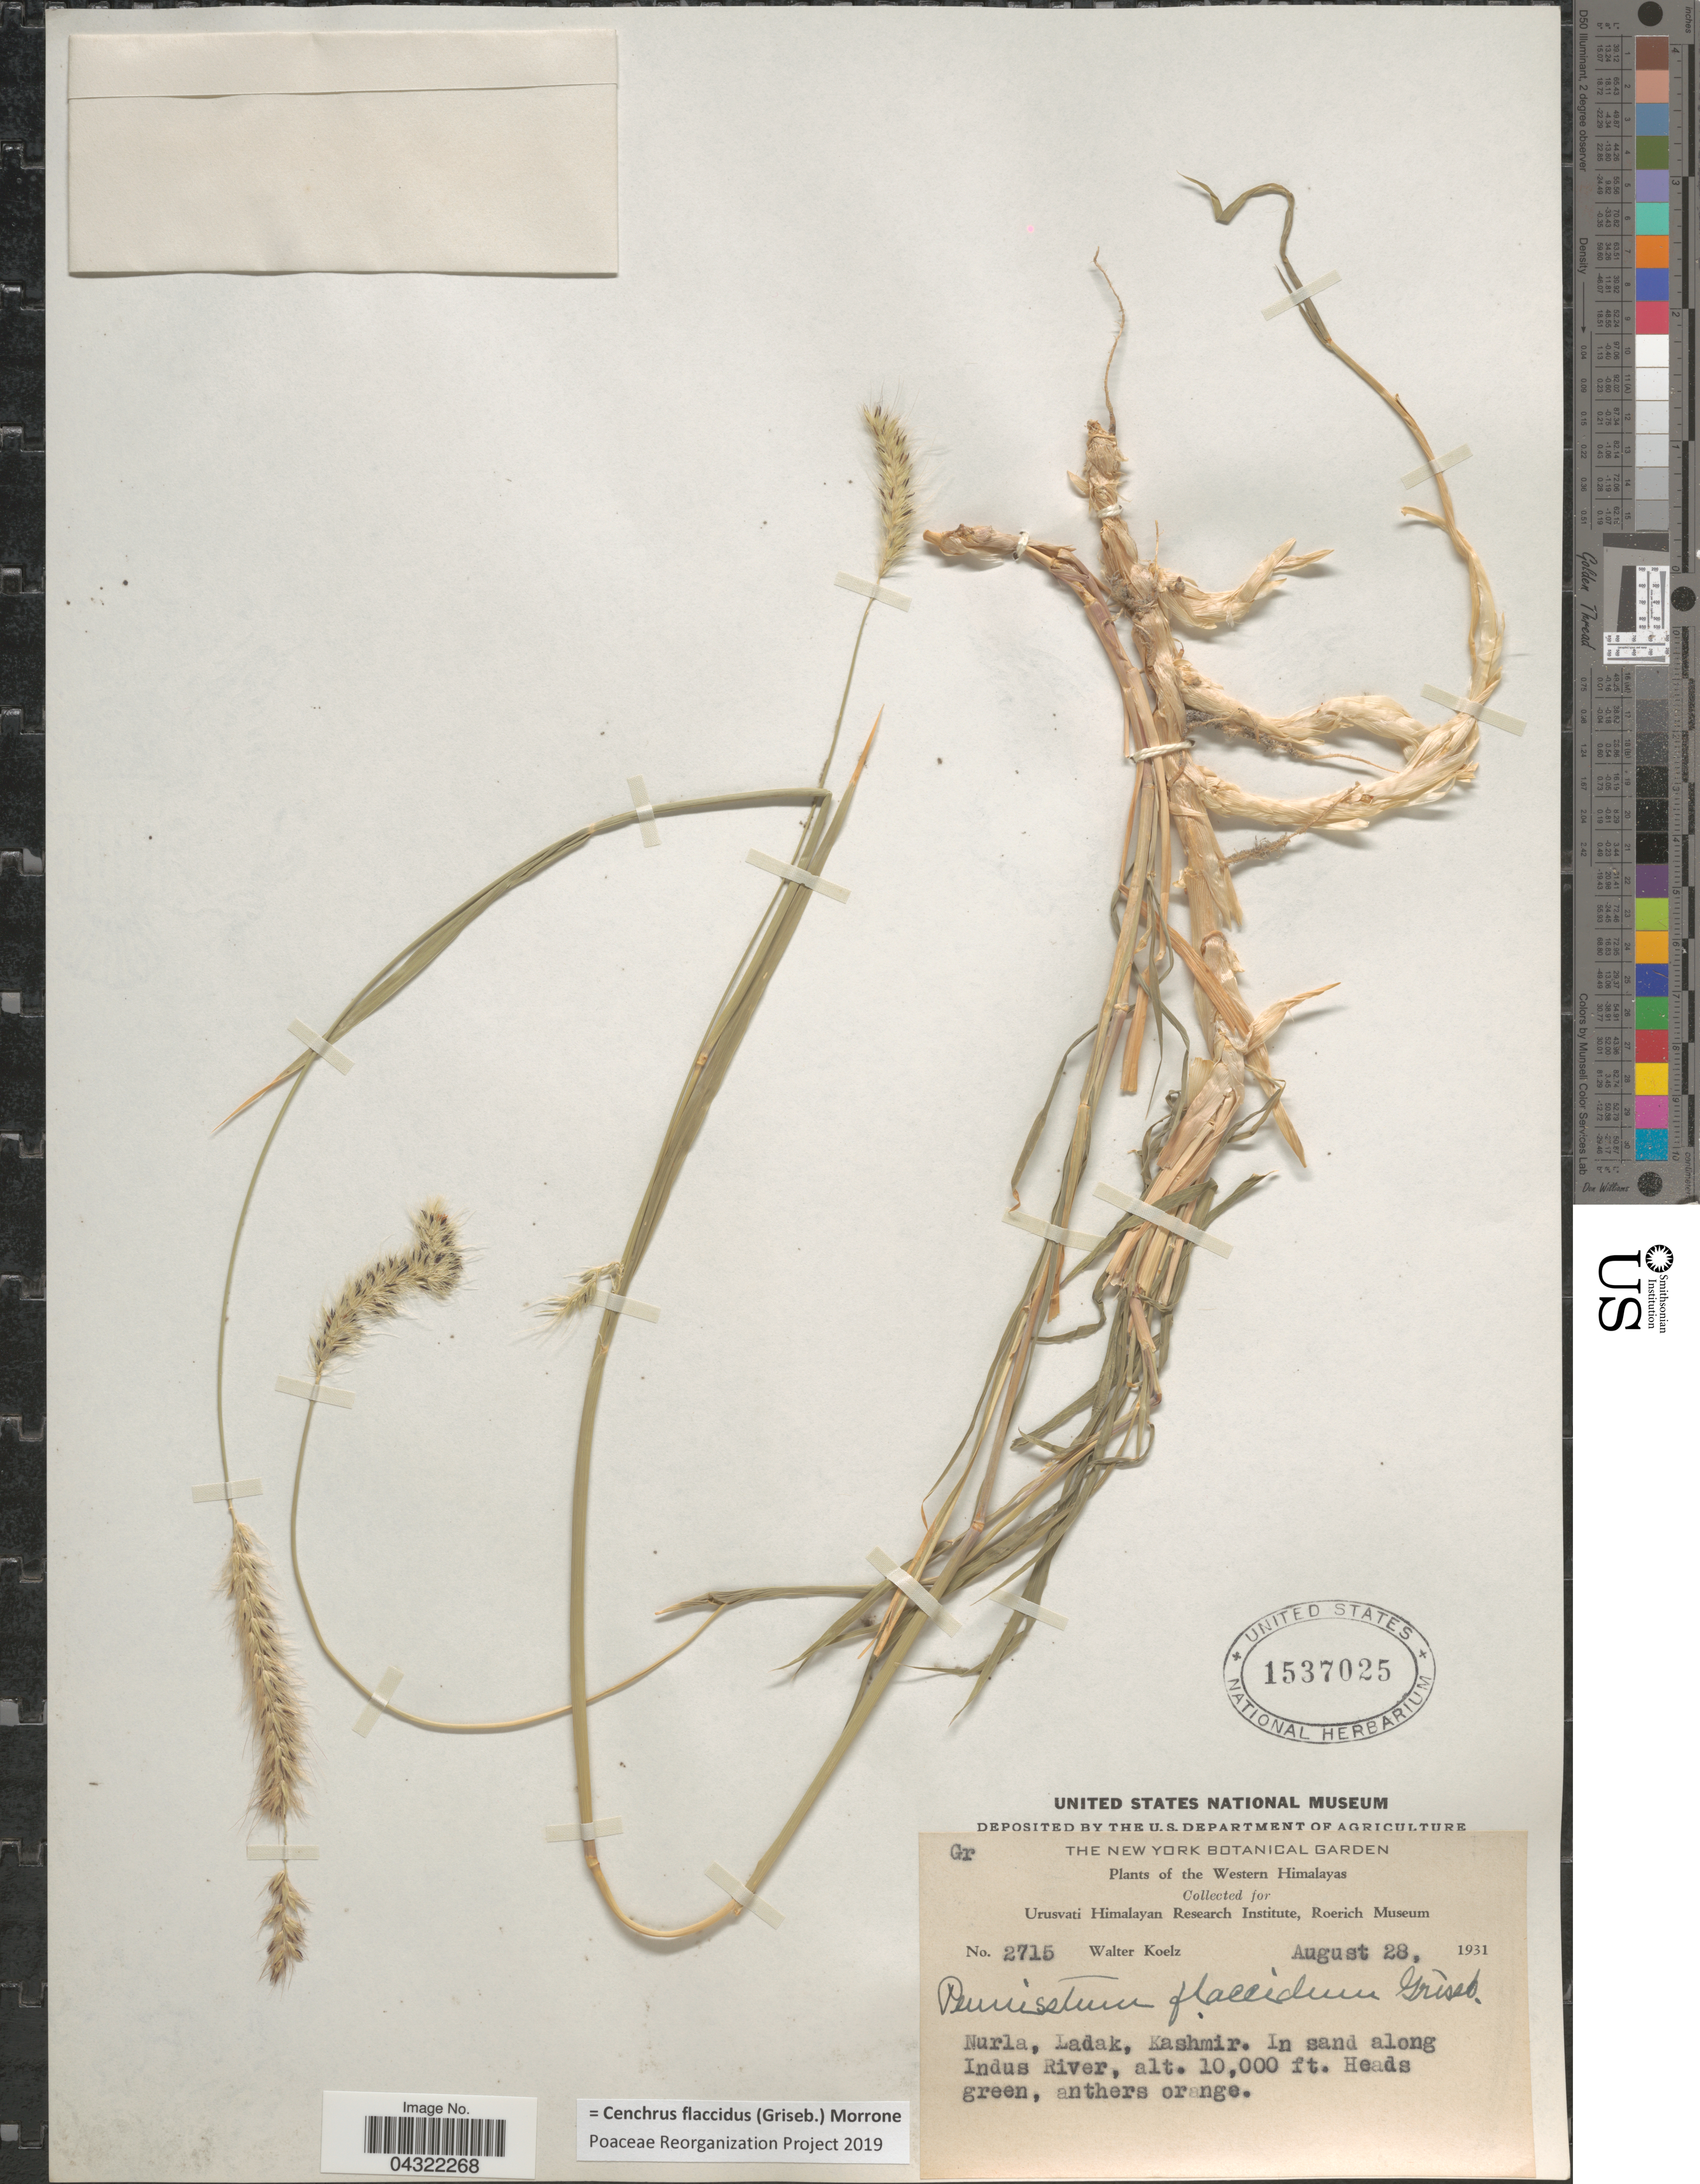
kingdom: Plantae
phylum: Tracheophyta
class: Liliopsida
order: Poales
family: Poaceae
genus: Cenchrus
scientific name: Cenchrus flaccidus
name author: (Griseb.) Morrone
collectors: W. N. Koelz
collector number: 2715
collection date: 1931-08-28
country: India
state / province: Ladakh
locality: The Western Himalayas. Nurla, Ladak, Kashmir. In sand along Indus River.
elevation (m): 3048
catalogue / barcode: US 1537025